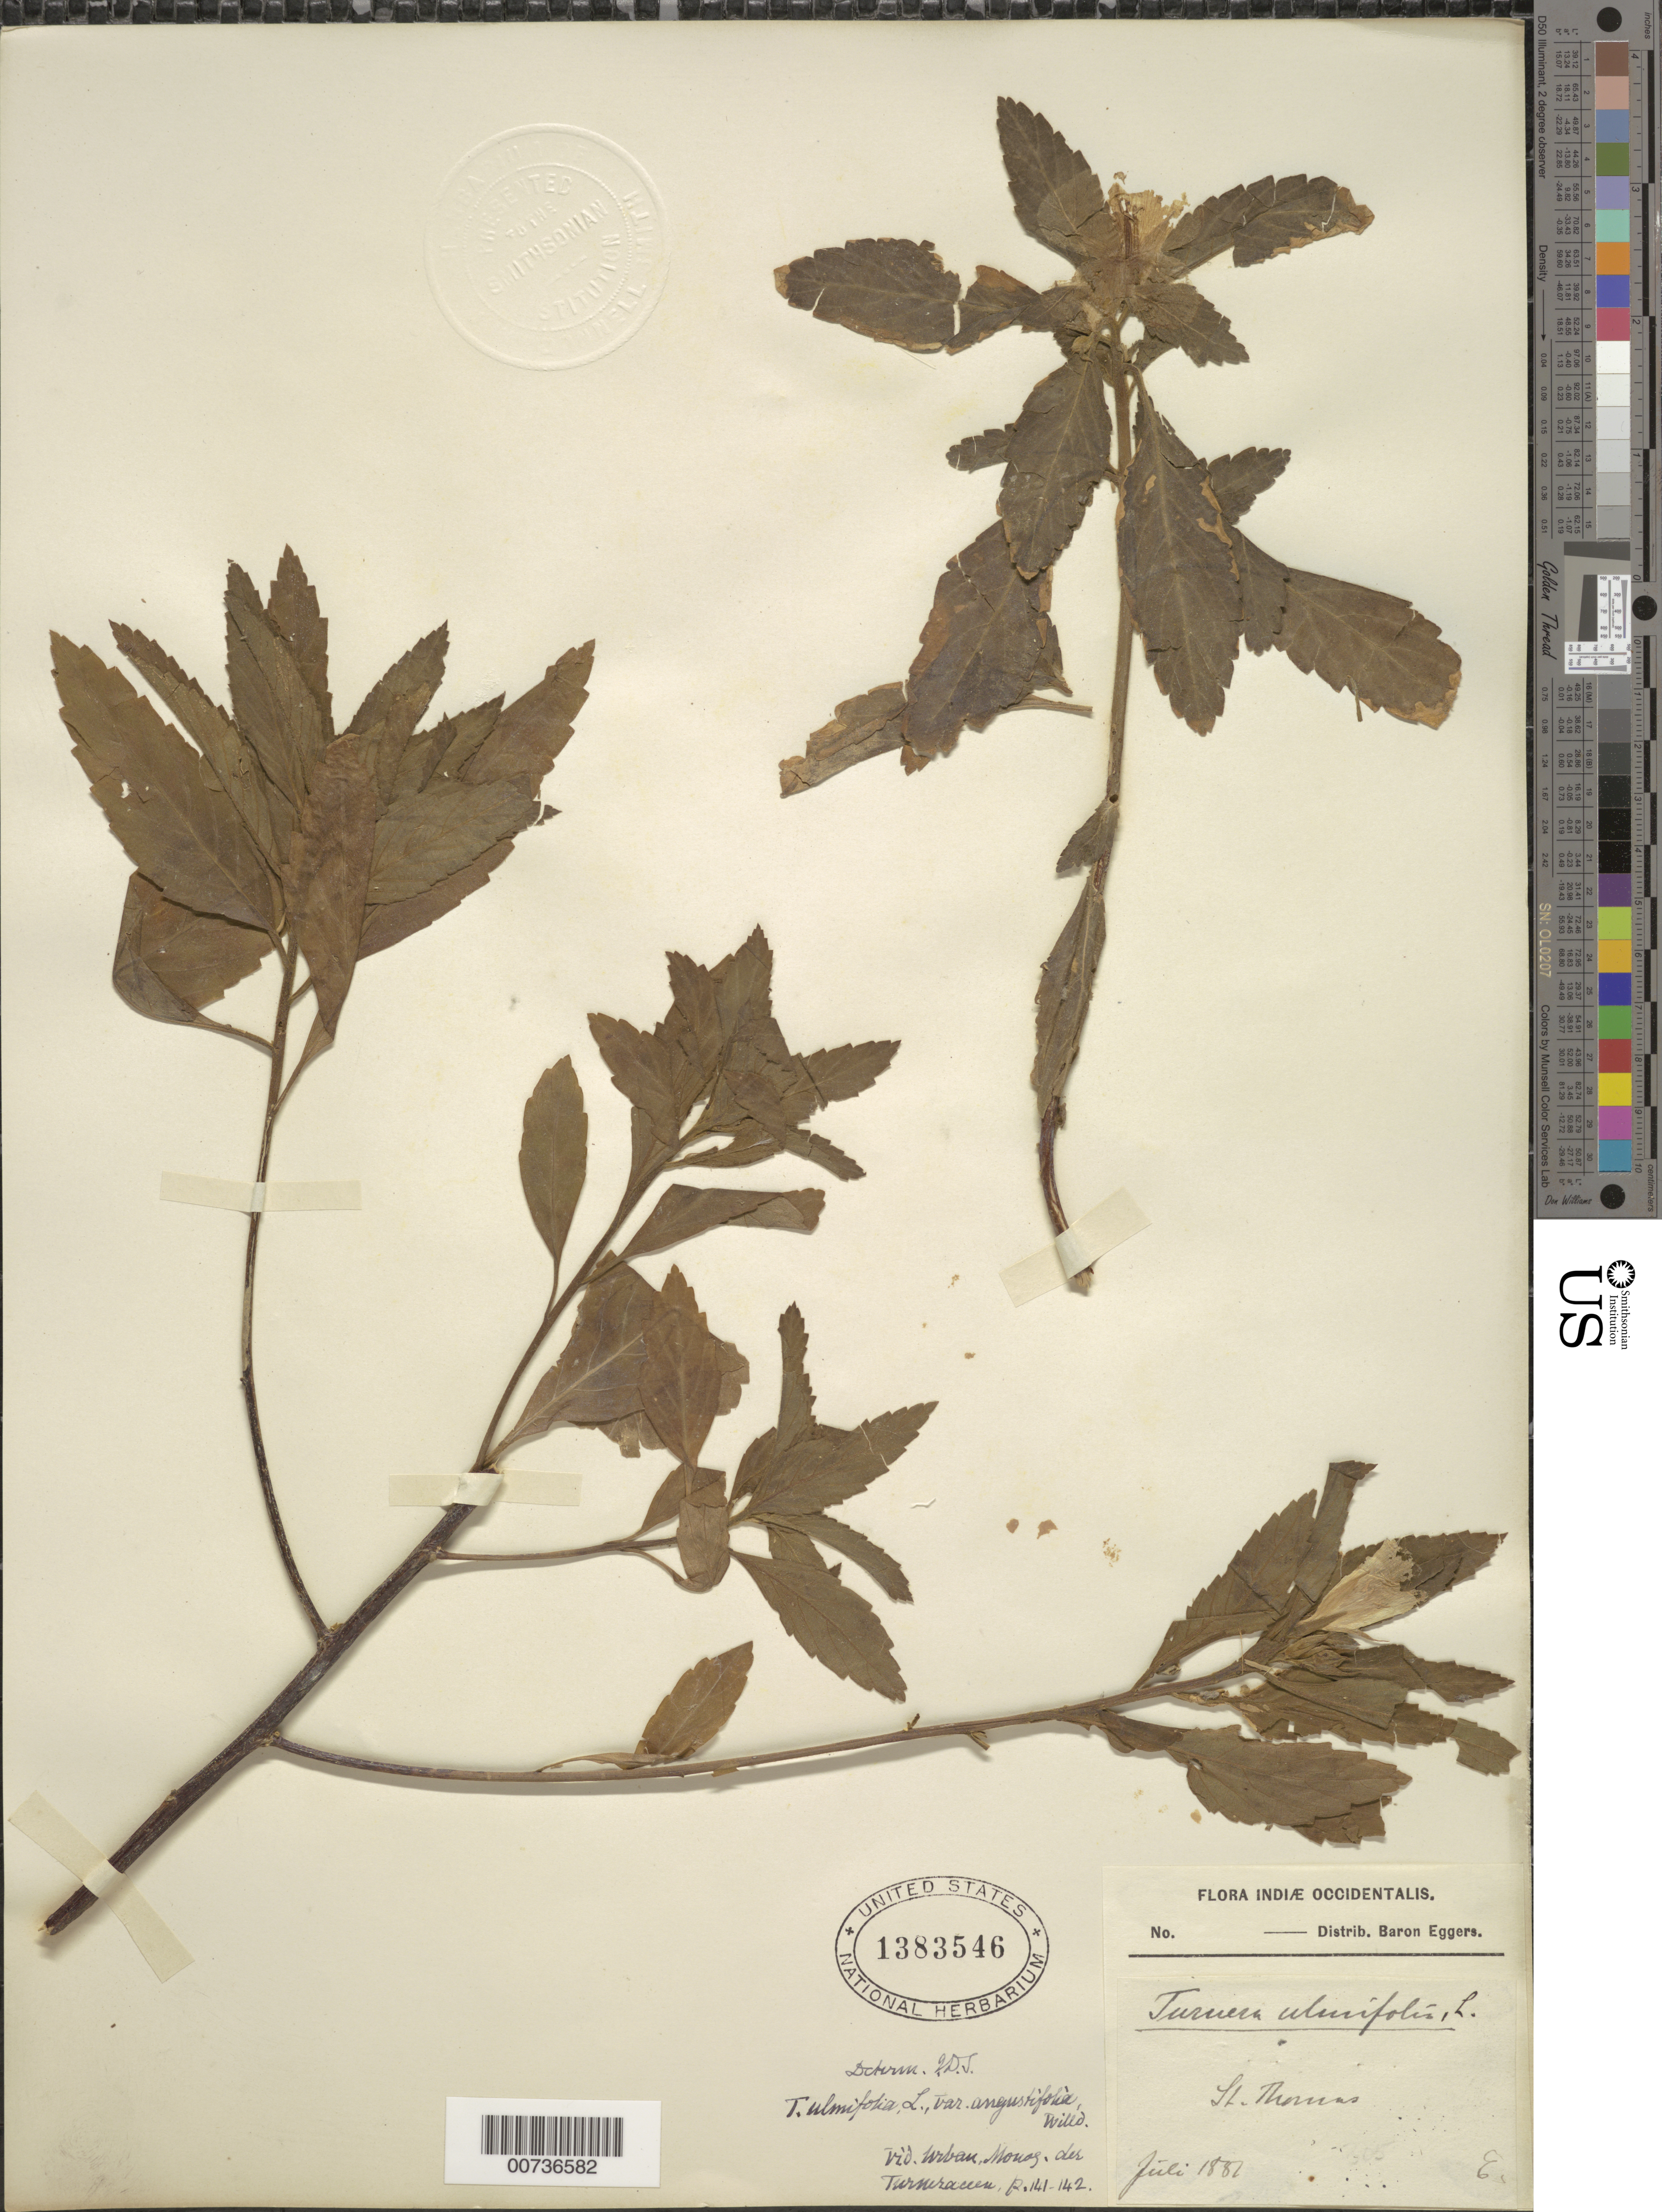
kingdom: Plantae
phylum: Tracheophyta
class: Magnoliopsida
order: Malpighiales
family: Turneraceae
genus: Turnera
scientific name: Turnera ulmifolia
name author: L.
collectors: H. F. A. von Eggers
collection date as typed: Jul 1882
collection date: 1882-07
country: U.S. Virgin Islands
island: St. Thomas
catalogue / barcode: US 1383546